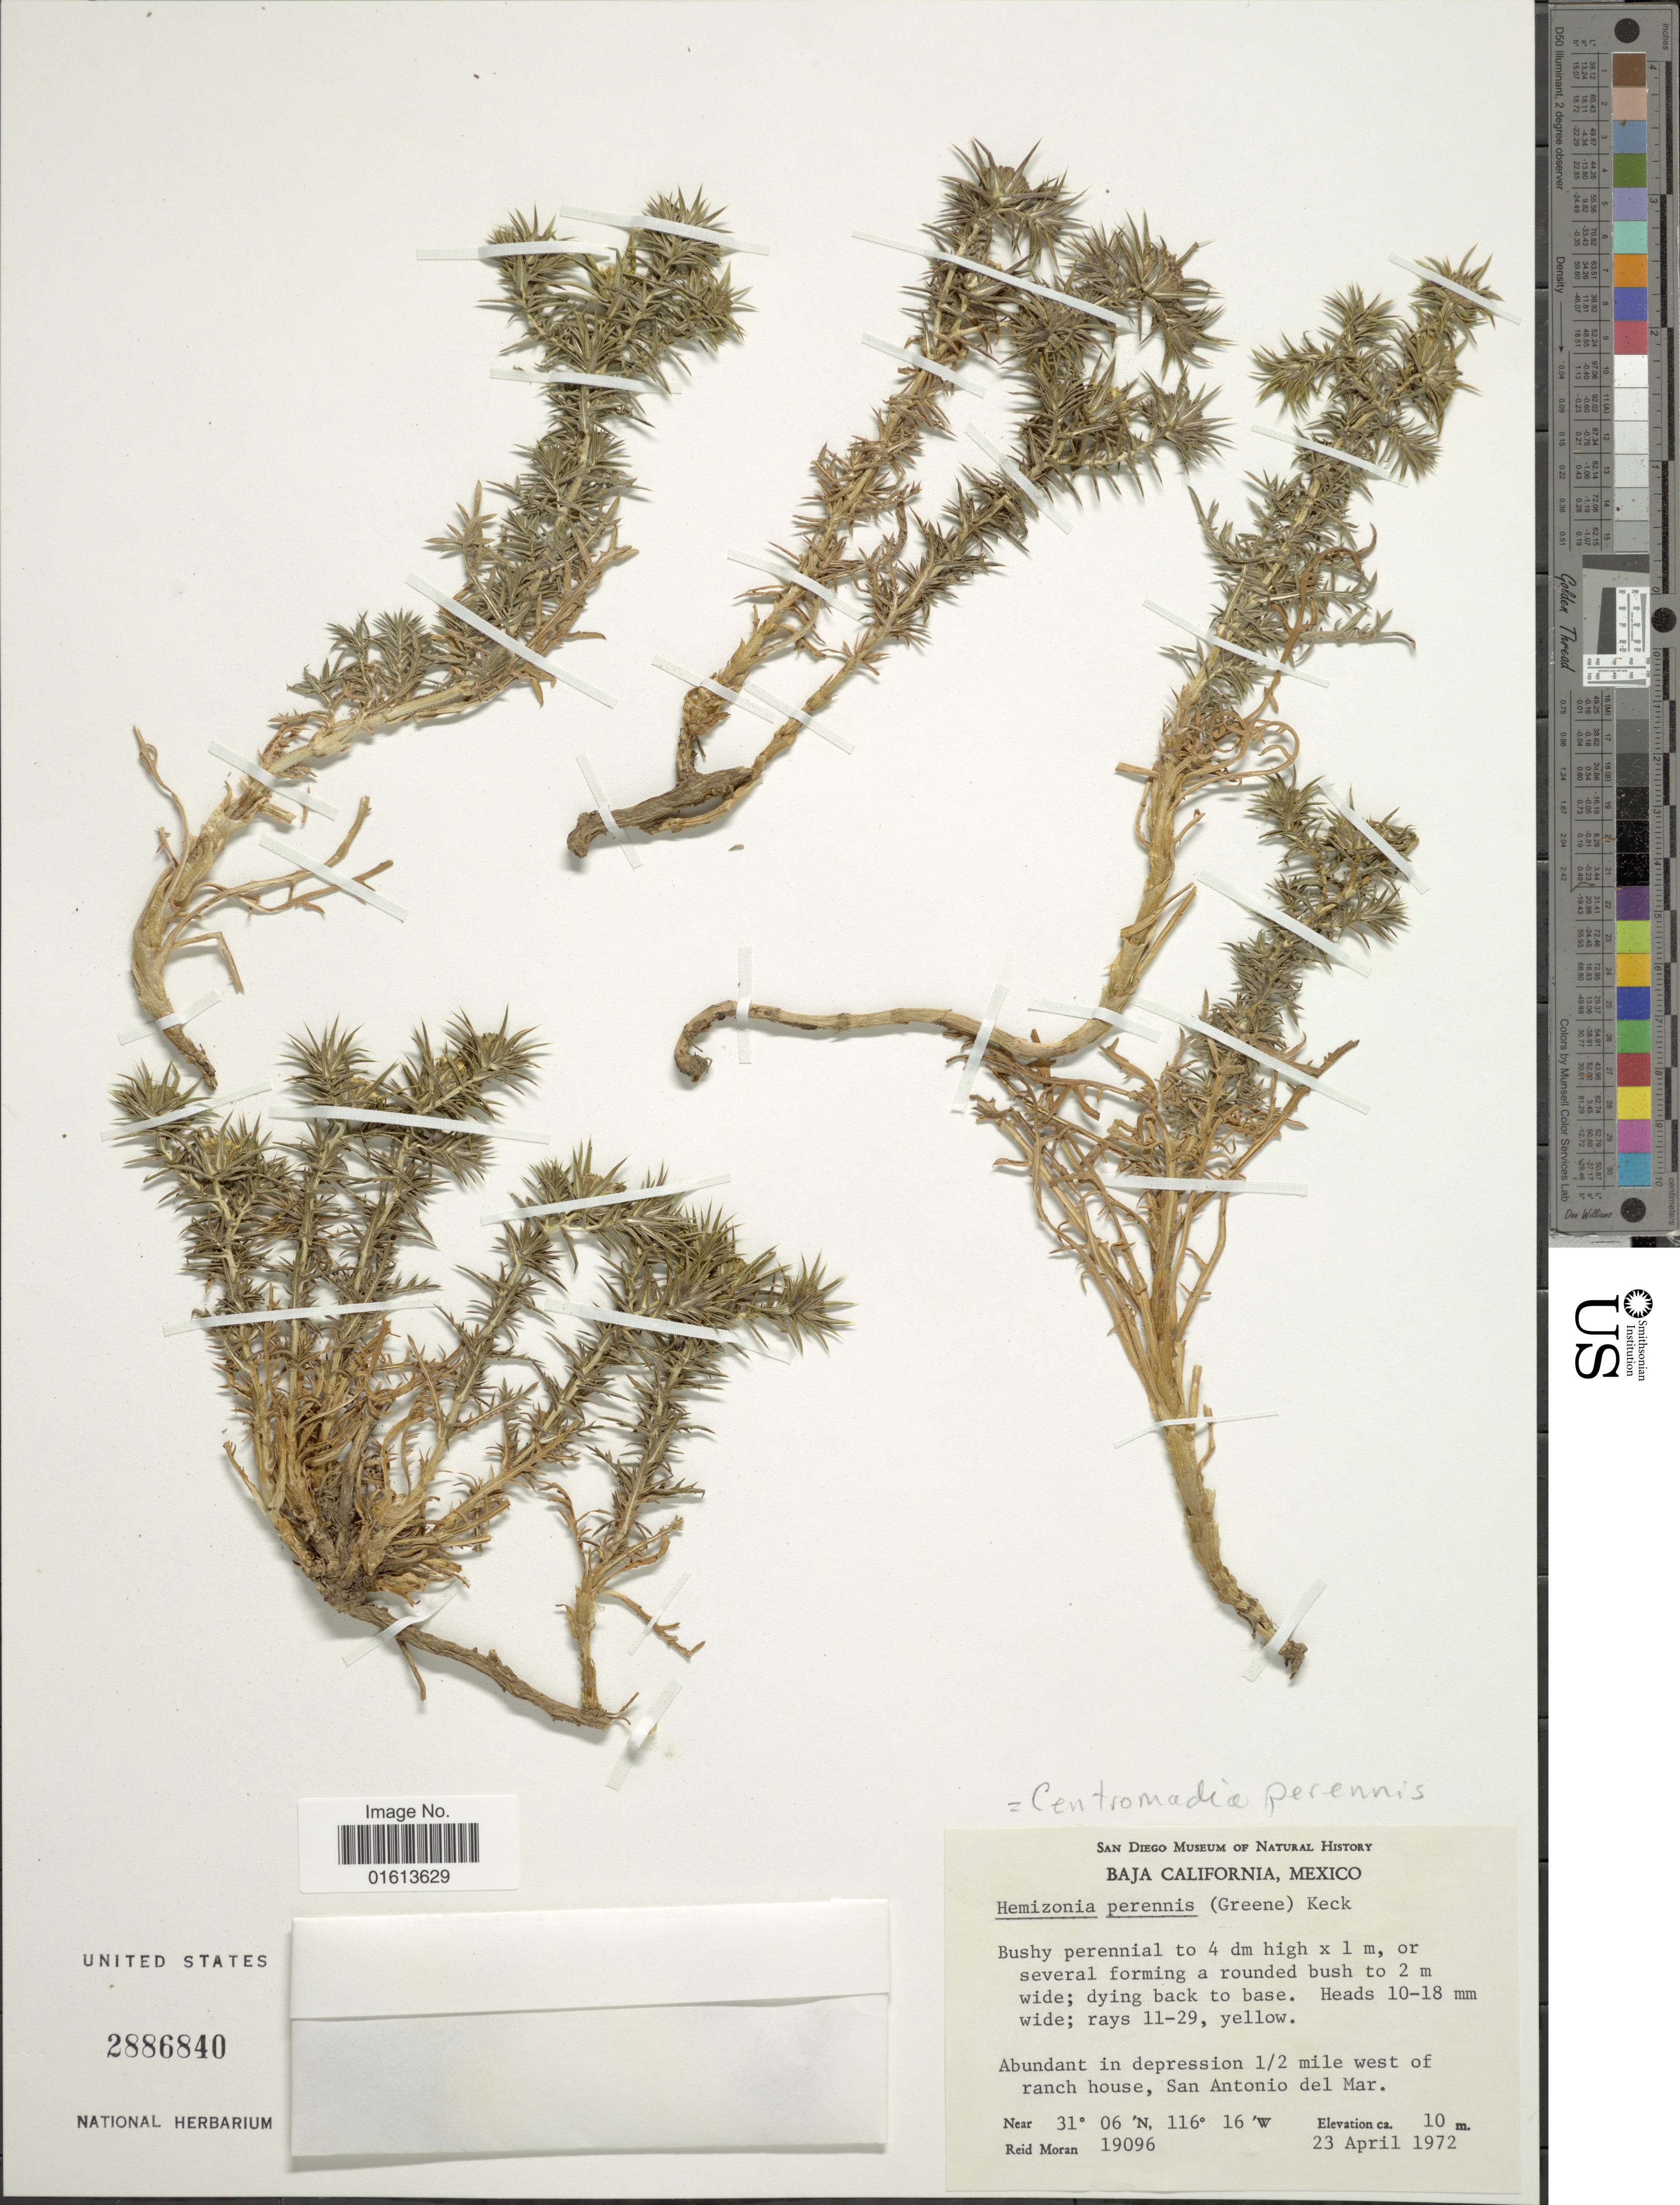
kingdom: Plantae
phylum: Tracheophyta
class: Magnoliopsida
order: Asterales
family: Asteraceae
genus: Centromadia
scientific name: Centromadia perennis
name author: Greene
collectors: R. V. Moran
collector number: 19096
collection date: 1972-04-23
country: Mexico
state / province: Baja California Norte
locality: Baja California, Mexico. 1/2 mile west of ranch house, San Antonio del Mar.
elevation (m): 10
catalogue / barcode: US 2886840